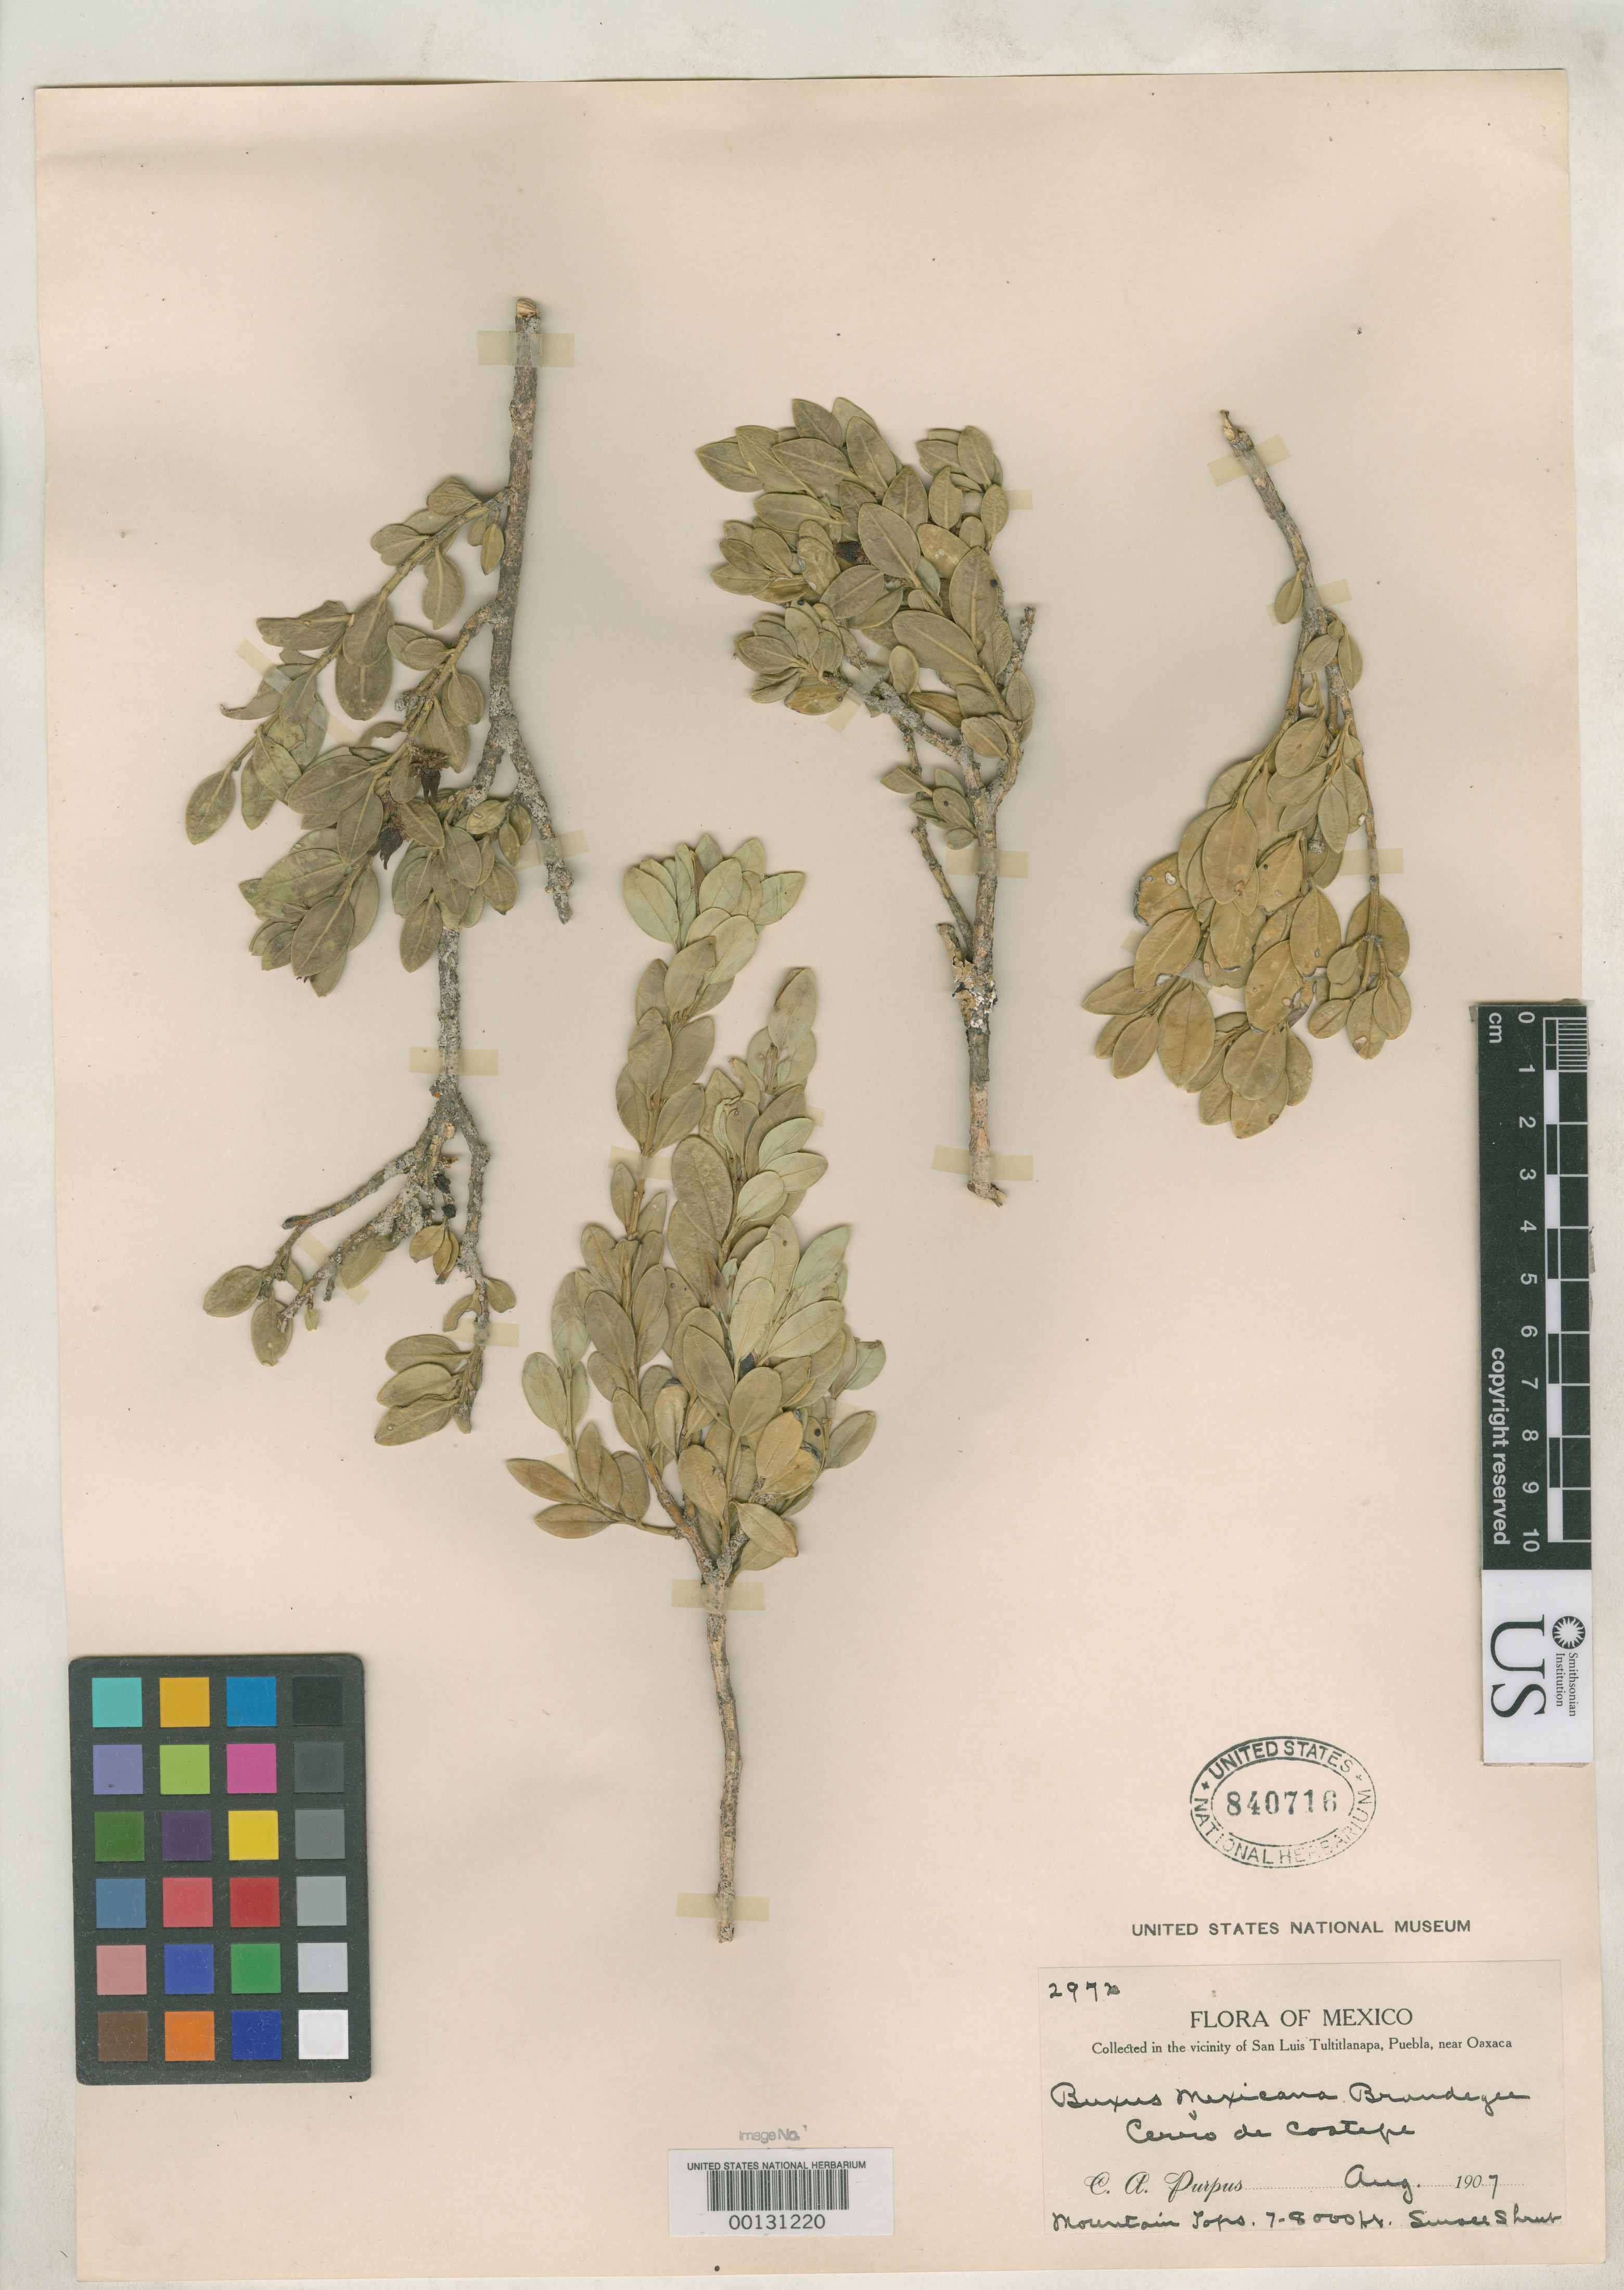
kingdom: Plantae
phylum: Tracheophyta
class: Magnoliopsida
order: Buxales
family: Buxaceae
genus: Buxus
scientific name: Buxus mexicana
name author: Brandegee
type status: Isotype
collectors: C. A. Purpus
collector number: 2792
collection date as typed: Jun 1908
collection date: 1908-06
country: Mexico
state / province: Puebla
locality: Vicinity of San Luis Tultitanapa, near Oaxaca.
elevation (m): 2134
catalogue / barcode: US 840716